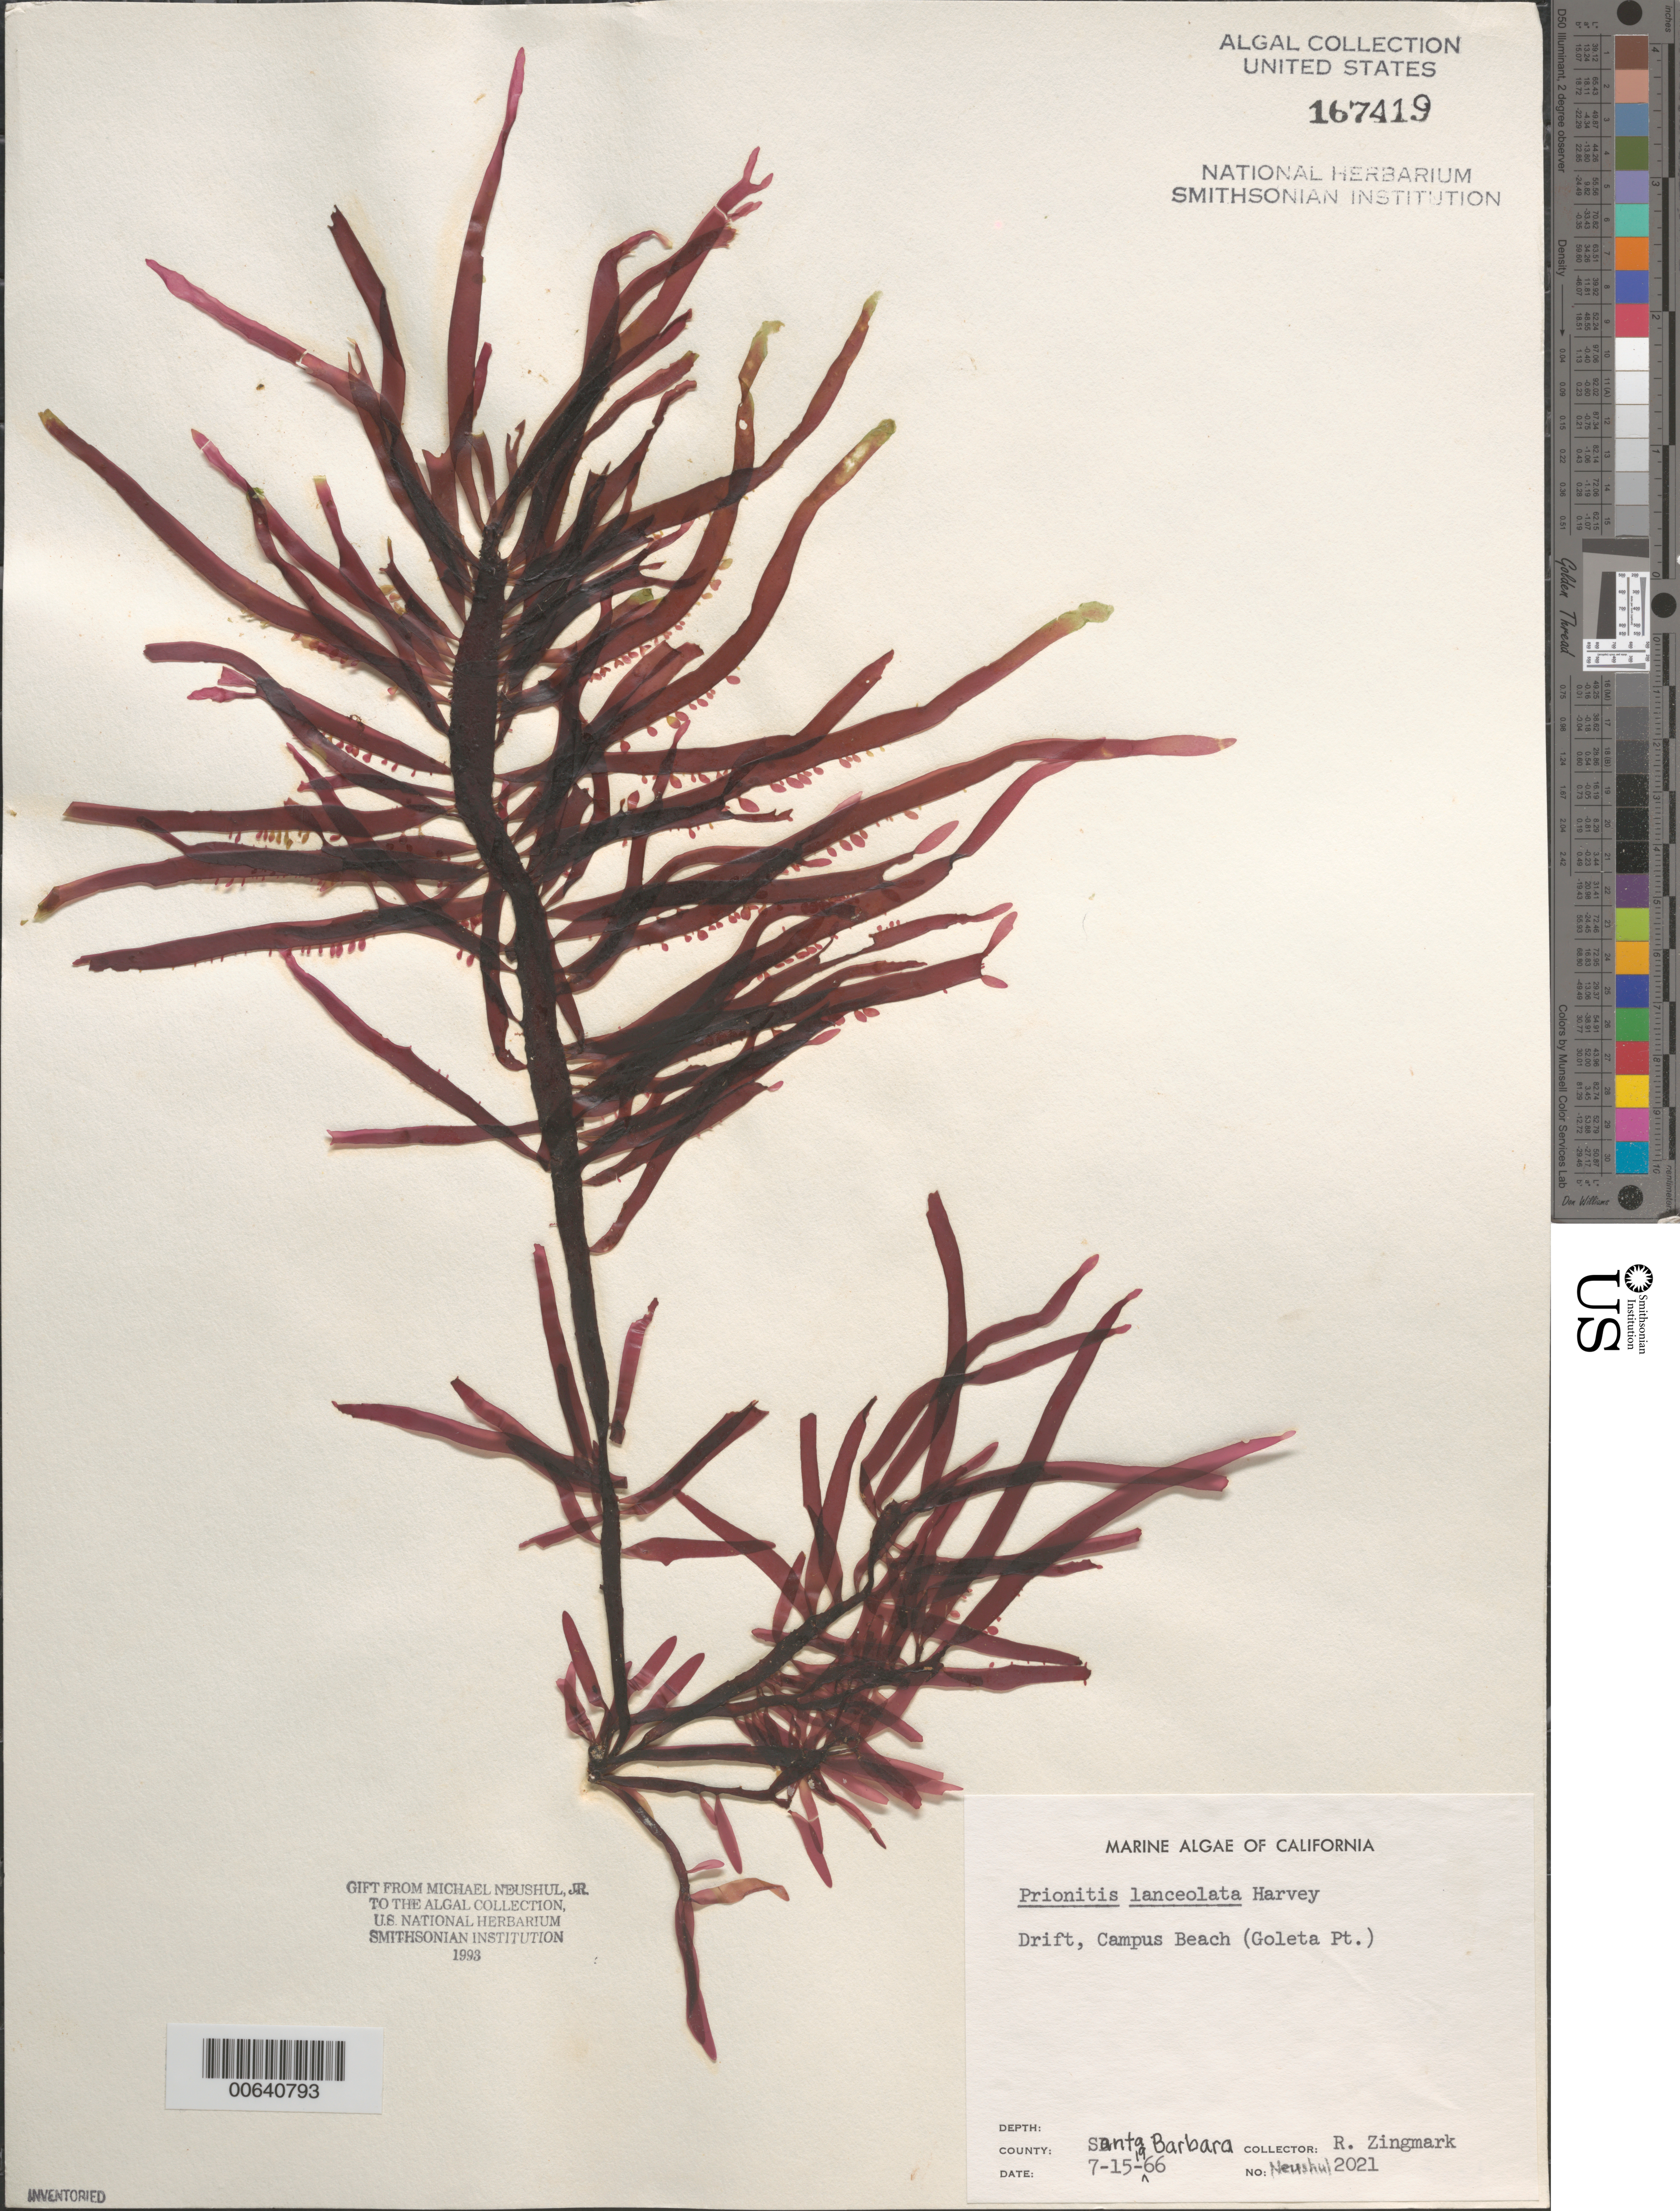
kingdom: Plantae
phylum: Rhodophyta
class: Florideophyceae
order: Cryptonemiales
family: Cryptonemiaceae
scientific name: Prionitis lanceolata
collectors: R. Zingmark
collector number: Neushul 2021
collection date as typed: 15 Jul 1966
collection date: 1966-07-15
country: United States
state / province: California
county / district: Santa Barbara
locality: Campus Beach, Goleta Point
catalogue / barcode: US 167419